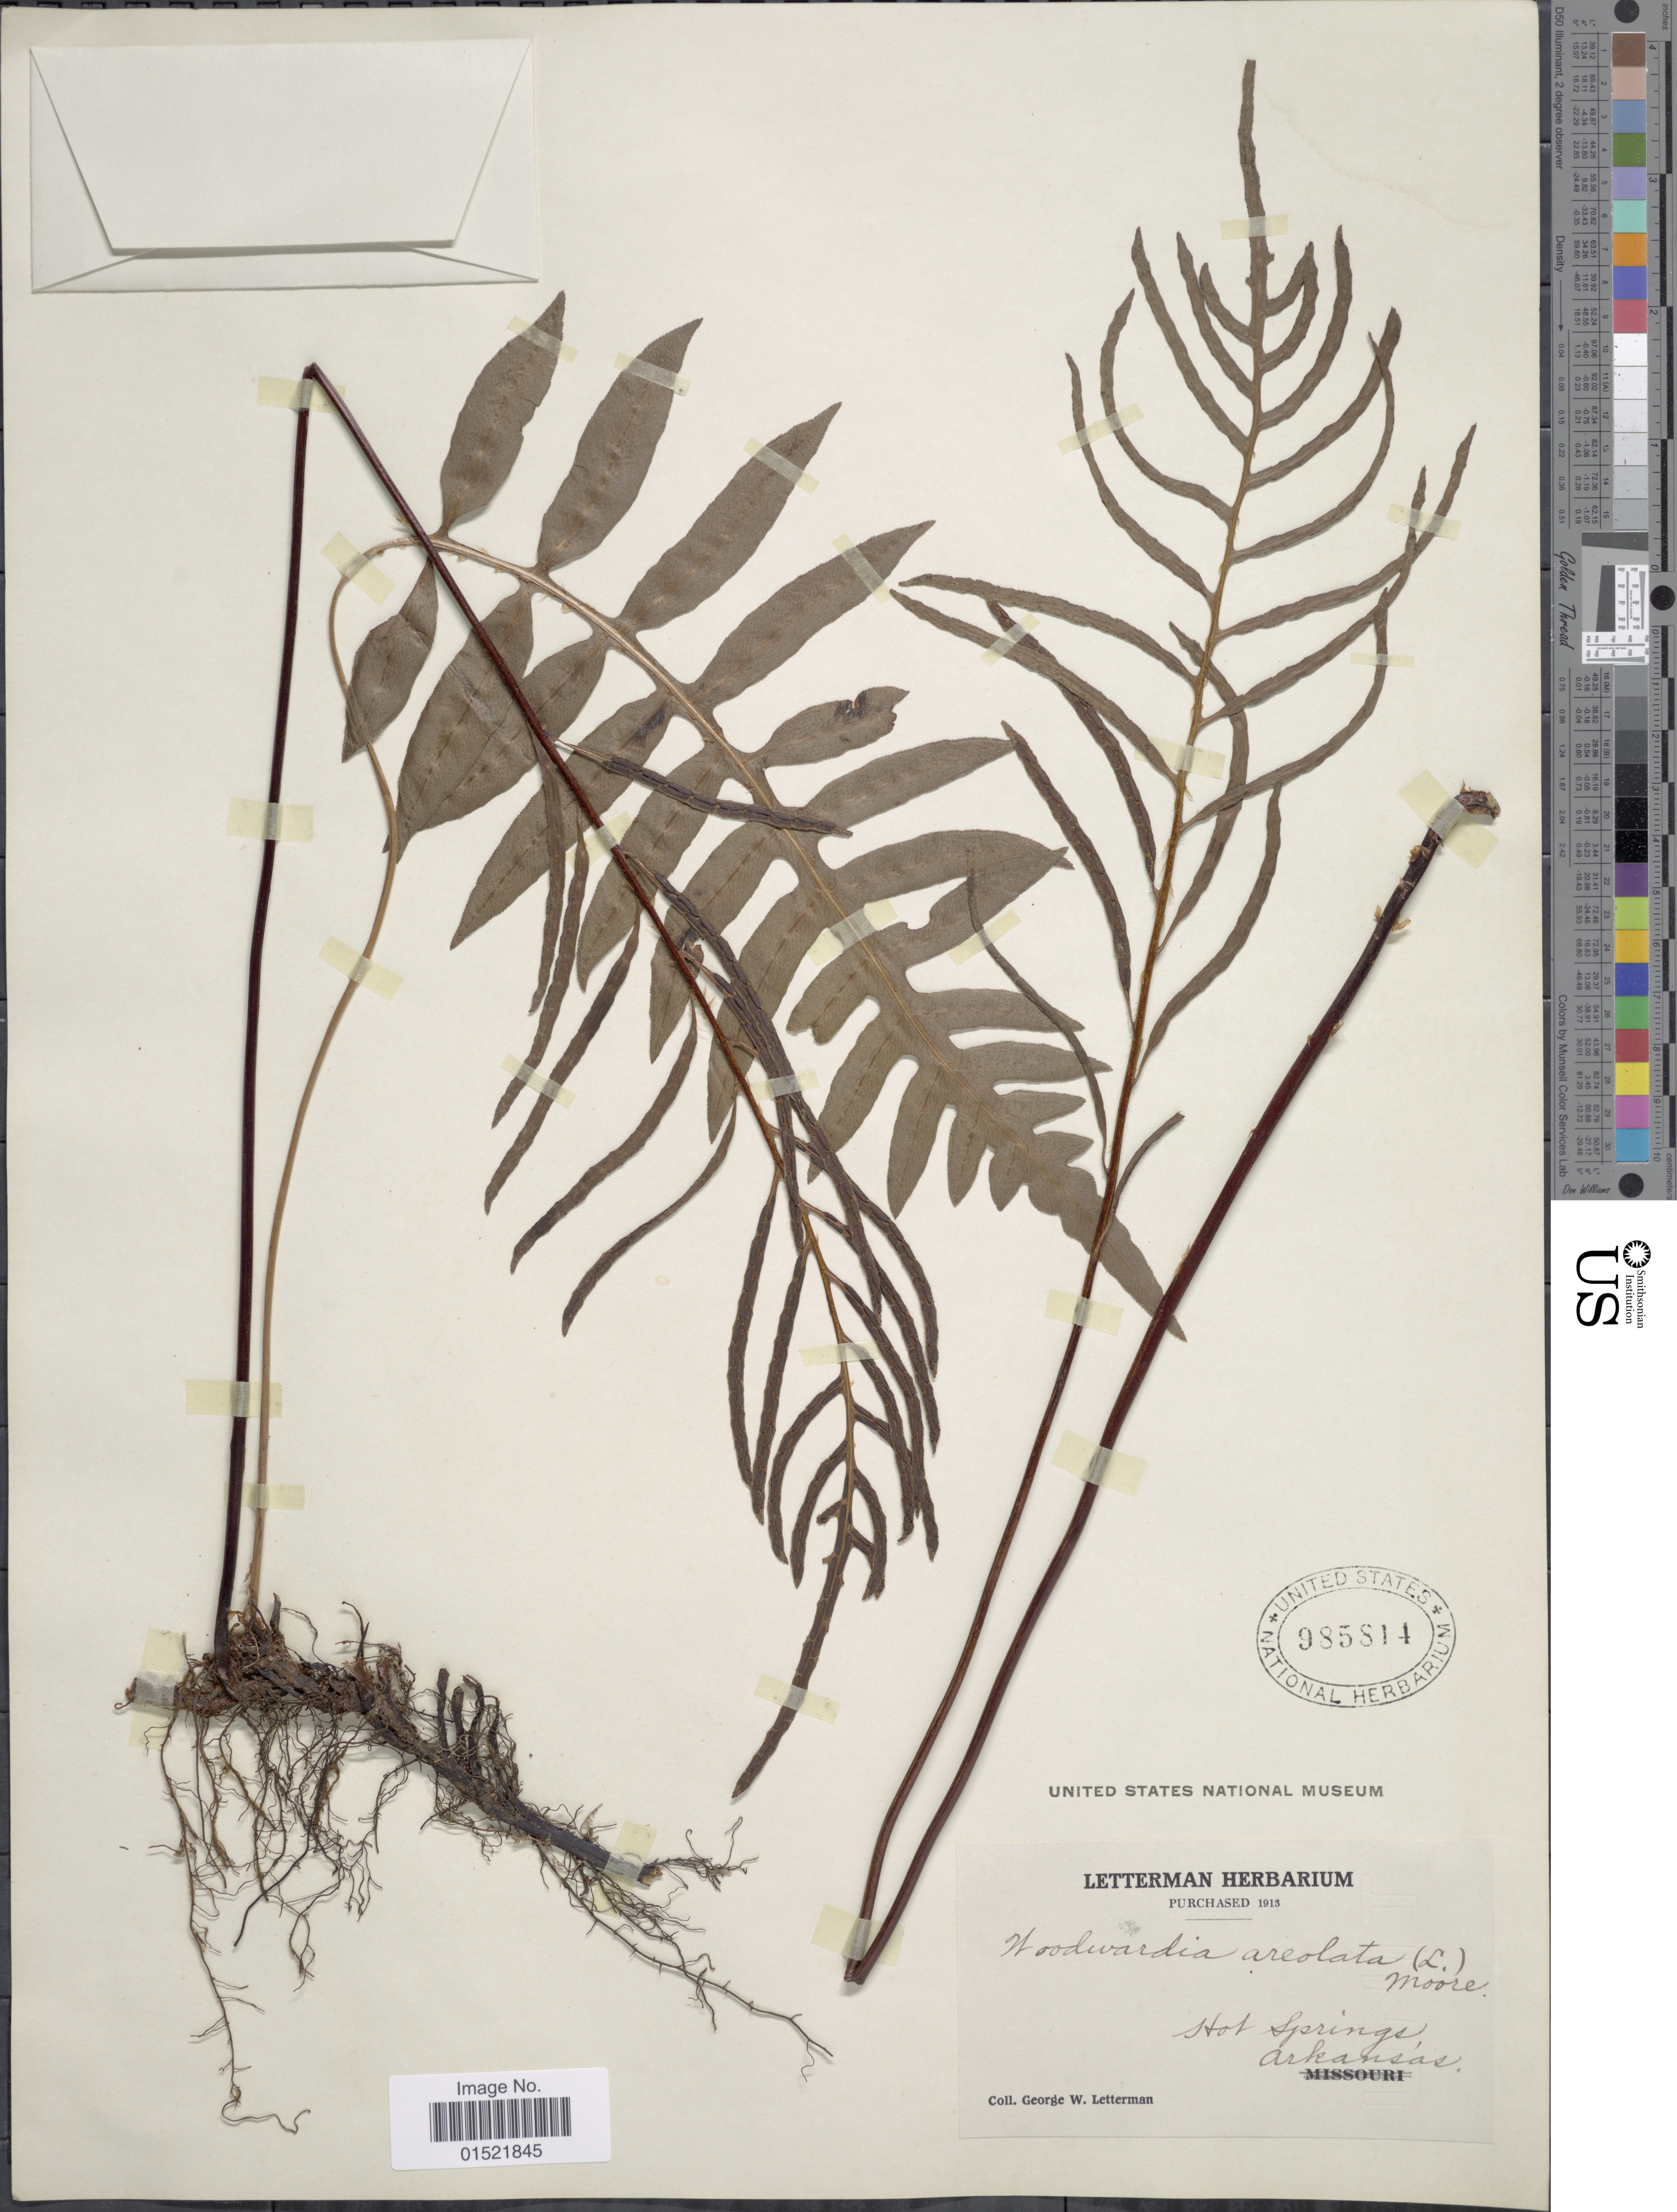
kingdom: Plantae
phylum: Tracheophyta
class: Polypodiopsida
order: Polypodiales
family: Blechnaceae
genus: Woodwardia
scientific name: Woodwardia areolata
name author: (L.) T. Moore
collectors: G. W. Letterman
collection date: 1913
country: United States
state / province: Arkansas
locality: Hot Springs, Arkansas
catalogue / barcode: US 985814